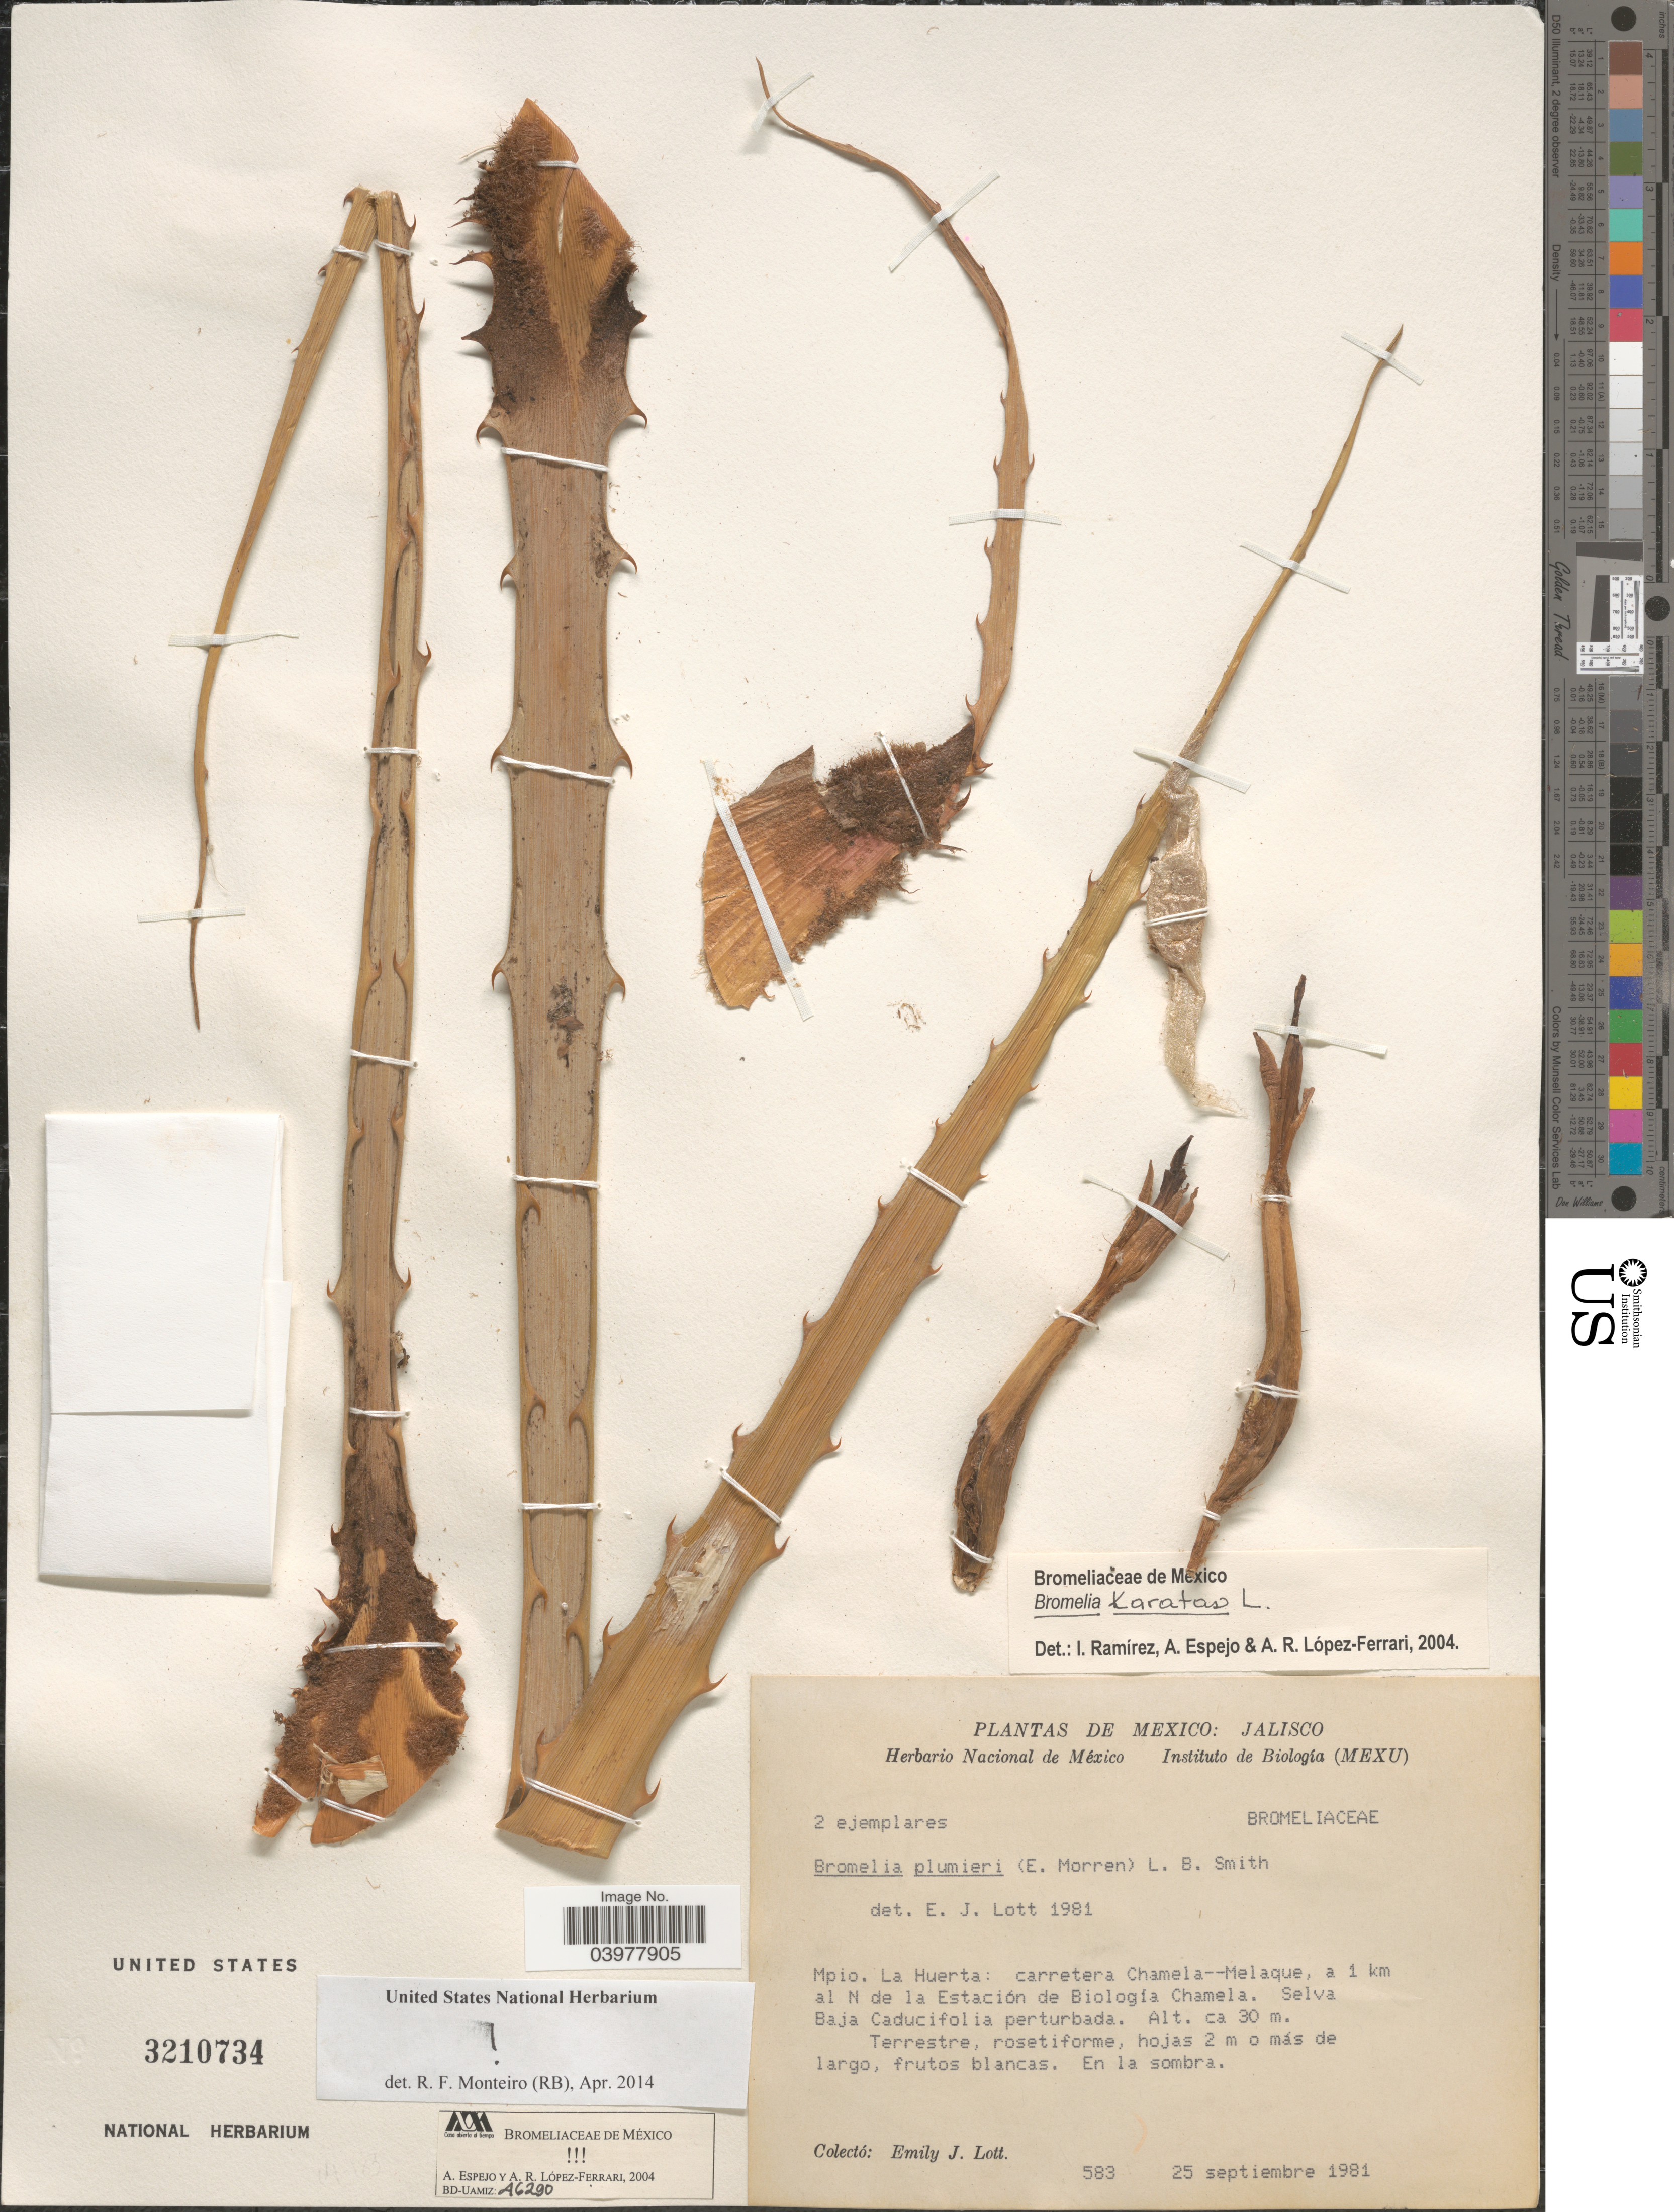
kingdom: Plantae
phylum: Tracheophyta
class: Liliopsida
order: Poales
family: Bromeliaceae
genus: Bromelia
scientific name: Bromelia karatas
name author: L.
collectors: E. J. Lott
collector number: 583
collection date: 1981-09-25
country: Mexico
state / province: Jalisco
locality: Mpio. La Huerta: carretera Chamela--Melaque, a 1 km al N de la Estación de biología Chamela. Selva Baja Caducifolia perturbada.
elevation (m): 30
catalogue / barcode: US 3210734